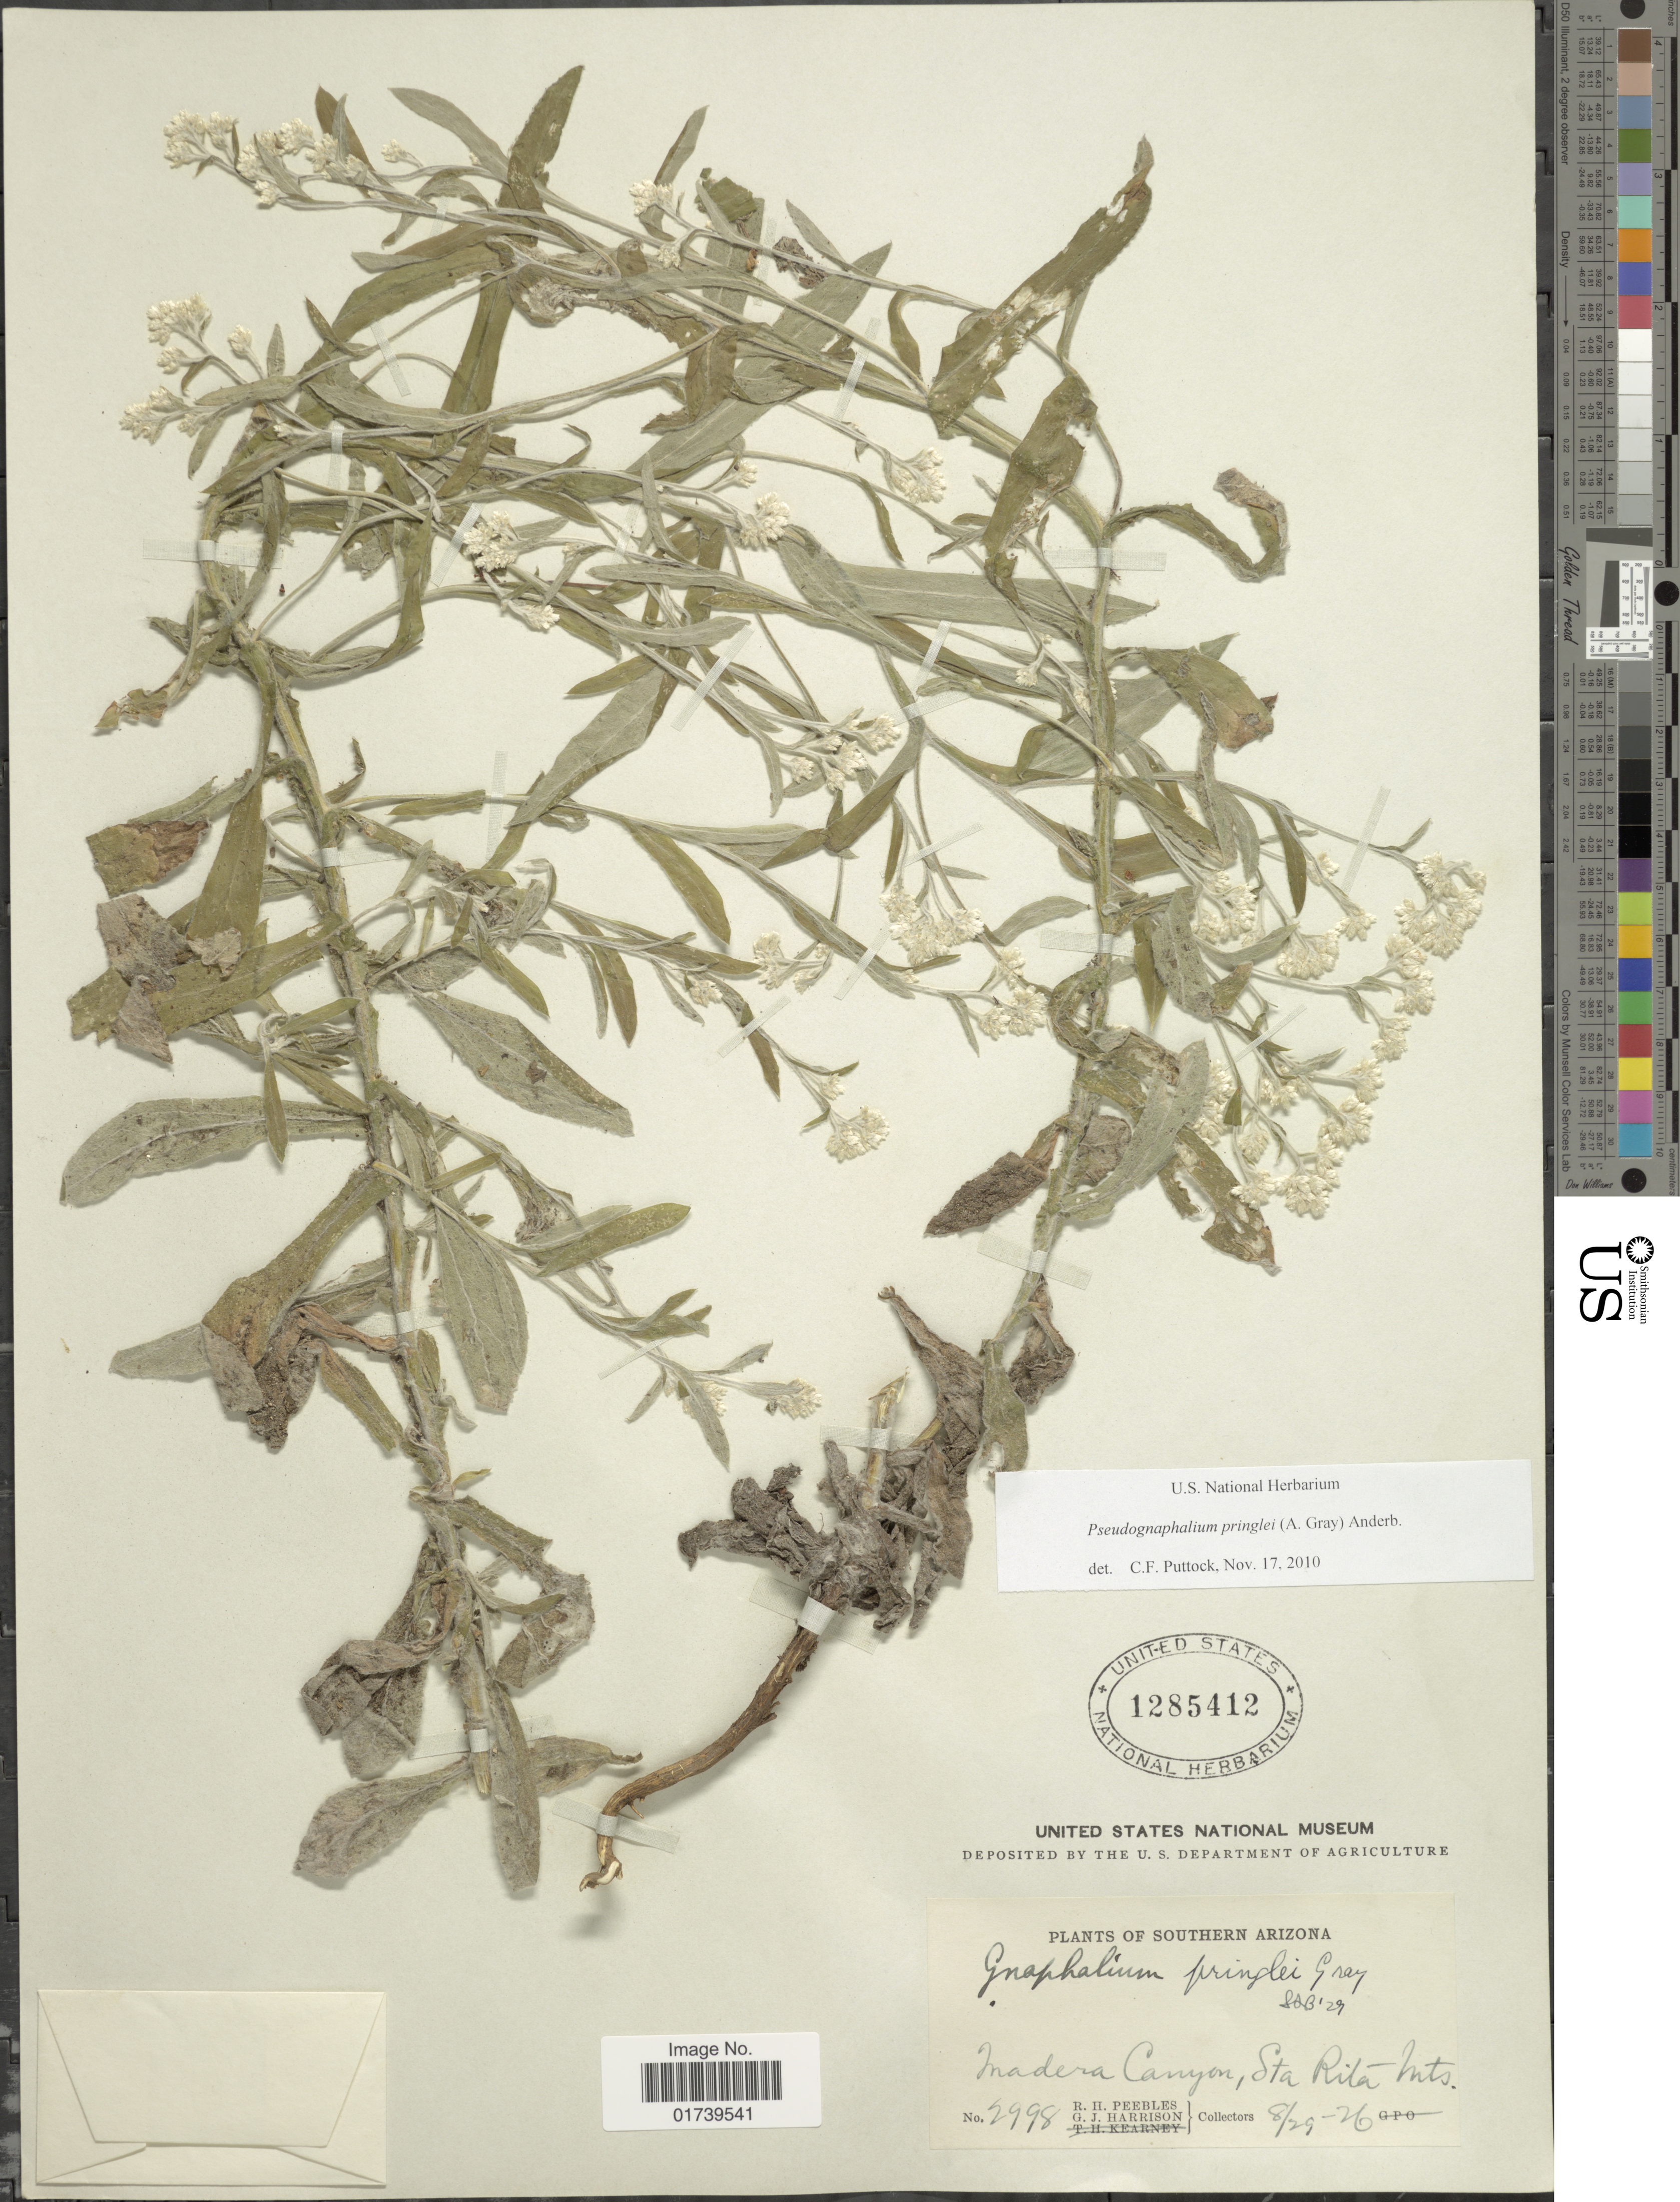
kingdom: Plantae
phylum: Tracheophyta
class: Magnoliopsida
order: Asterales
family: Asteraceae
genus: Pseudognaphalium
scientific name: Pseudognaphalium pringlei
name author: (A. Gray) Anderb.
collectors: R. H. Peebles & G. J. Harrison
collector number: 2998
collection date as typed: Transcribed d/m/y: 29/8/26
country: United States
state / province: Arizona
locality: Southern Arizona, Madera Canyon, Sta Rita Mts.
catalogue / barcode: US 1285412